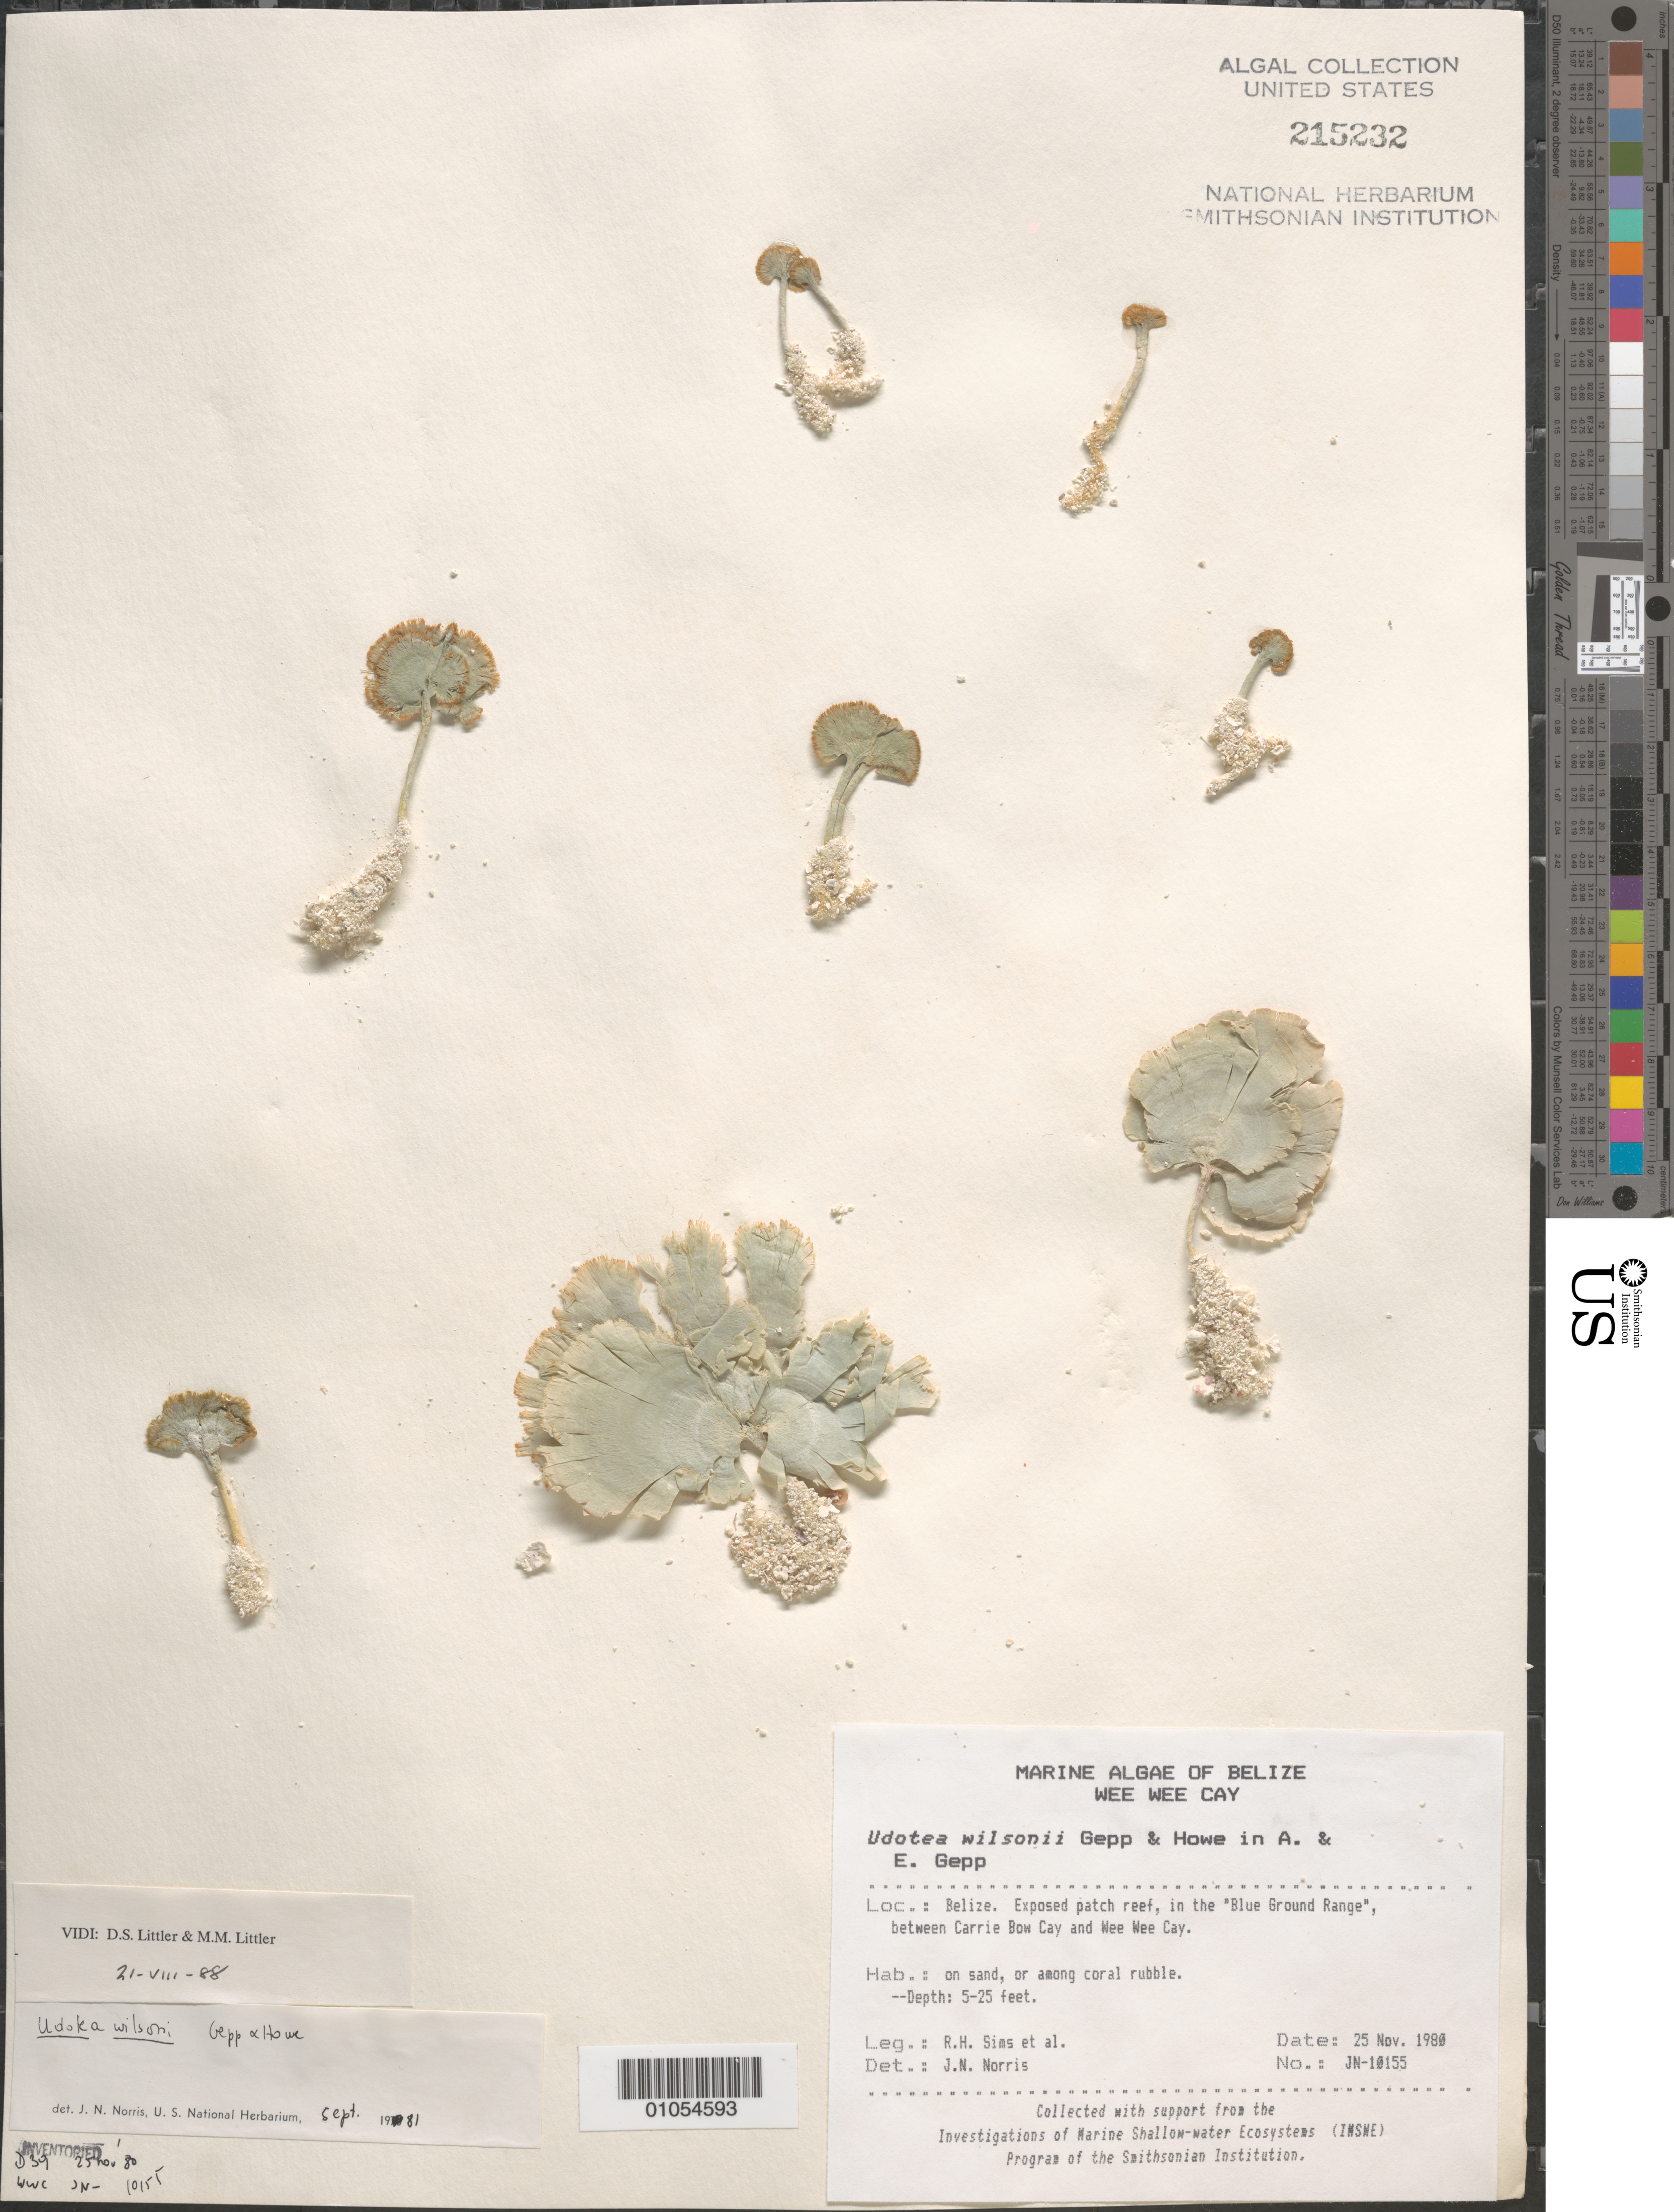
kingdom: Plantae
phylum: Chlorophyta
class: Ulvophyceae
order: Bryopsidales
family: Udoteaceae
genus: Udotea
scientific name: Udotea wilsonii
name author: A. Gepp et al. in A. Gepp & E. Gepp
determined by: Norris, James N.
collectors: R. H. Sims & et al.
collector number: JN-10155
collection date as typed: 25 Nov 1980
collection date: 1980-11-25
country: Belize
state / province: Stann Creek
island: Wee Wee Cay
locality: Blue Ground Range, between Carrie Bow Cay and Wee Wee Cay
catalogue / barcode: US 215232